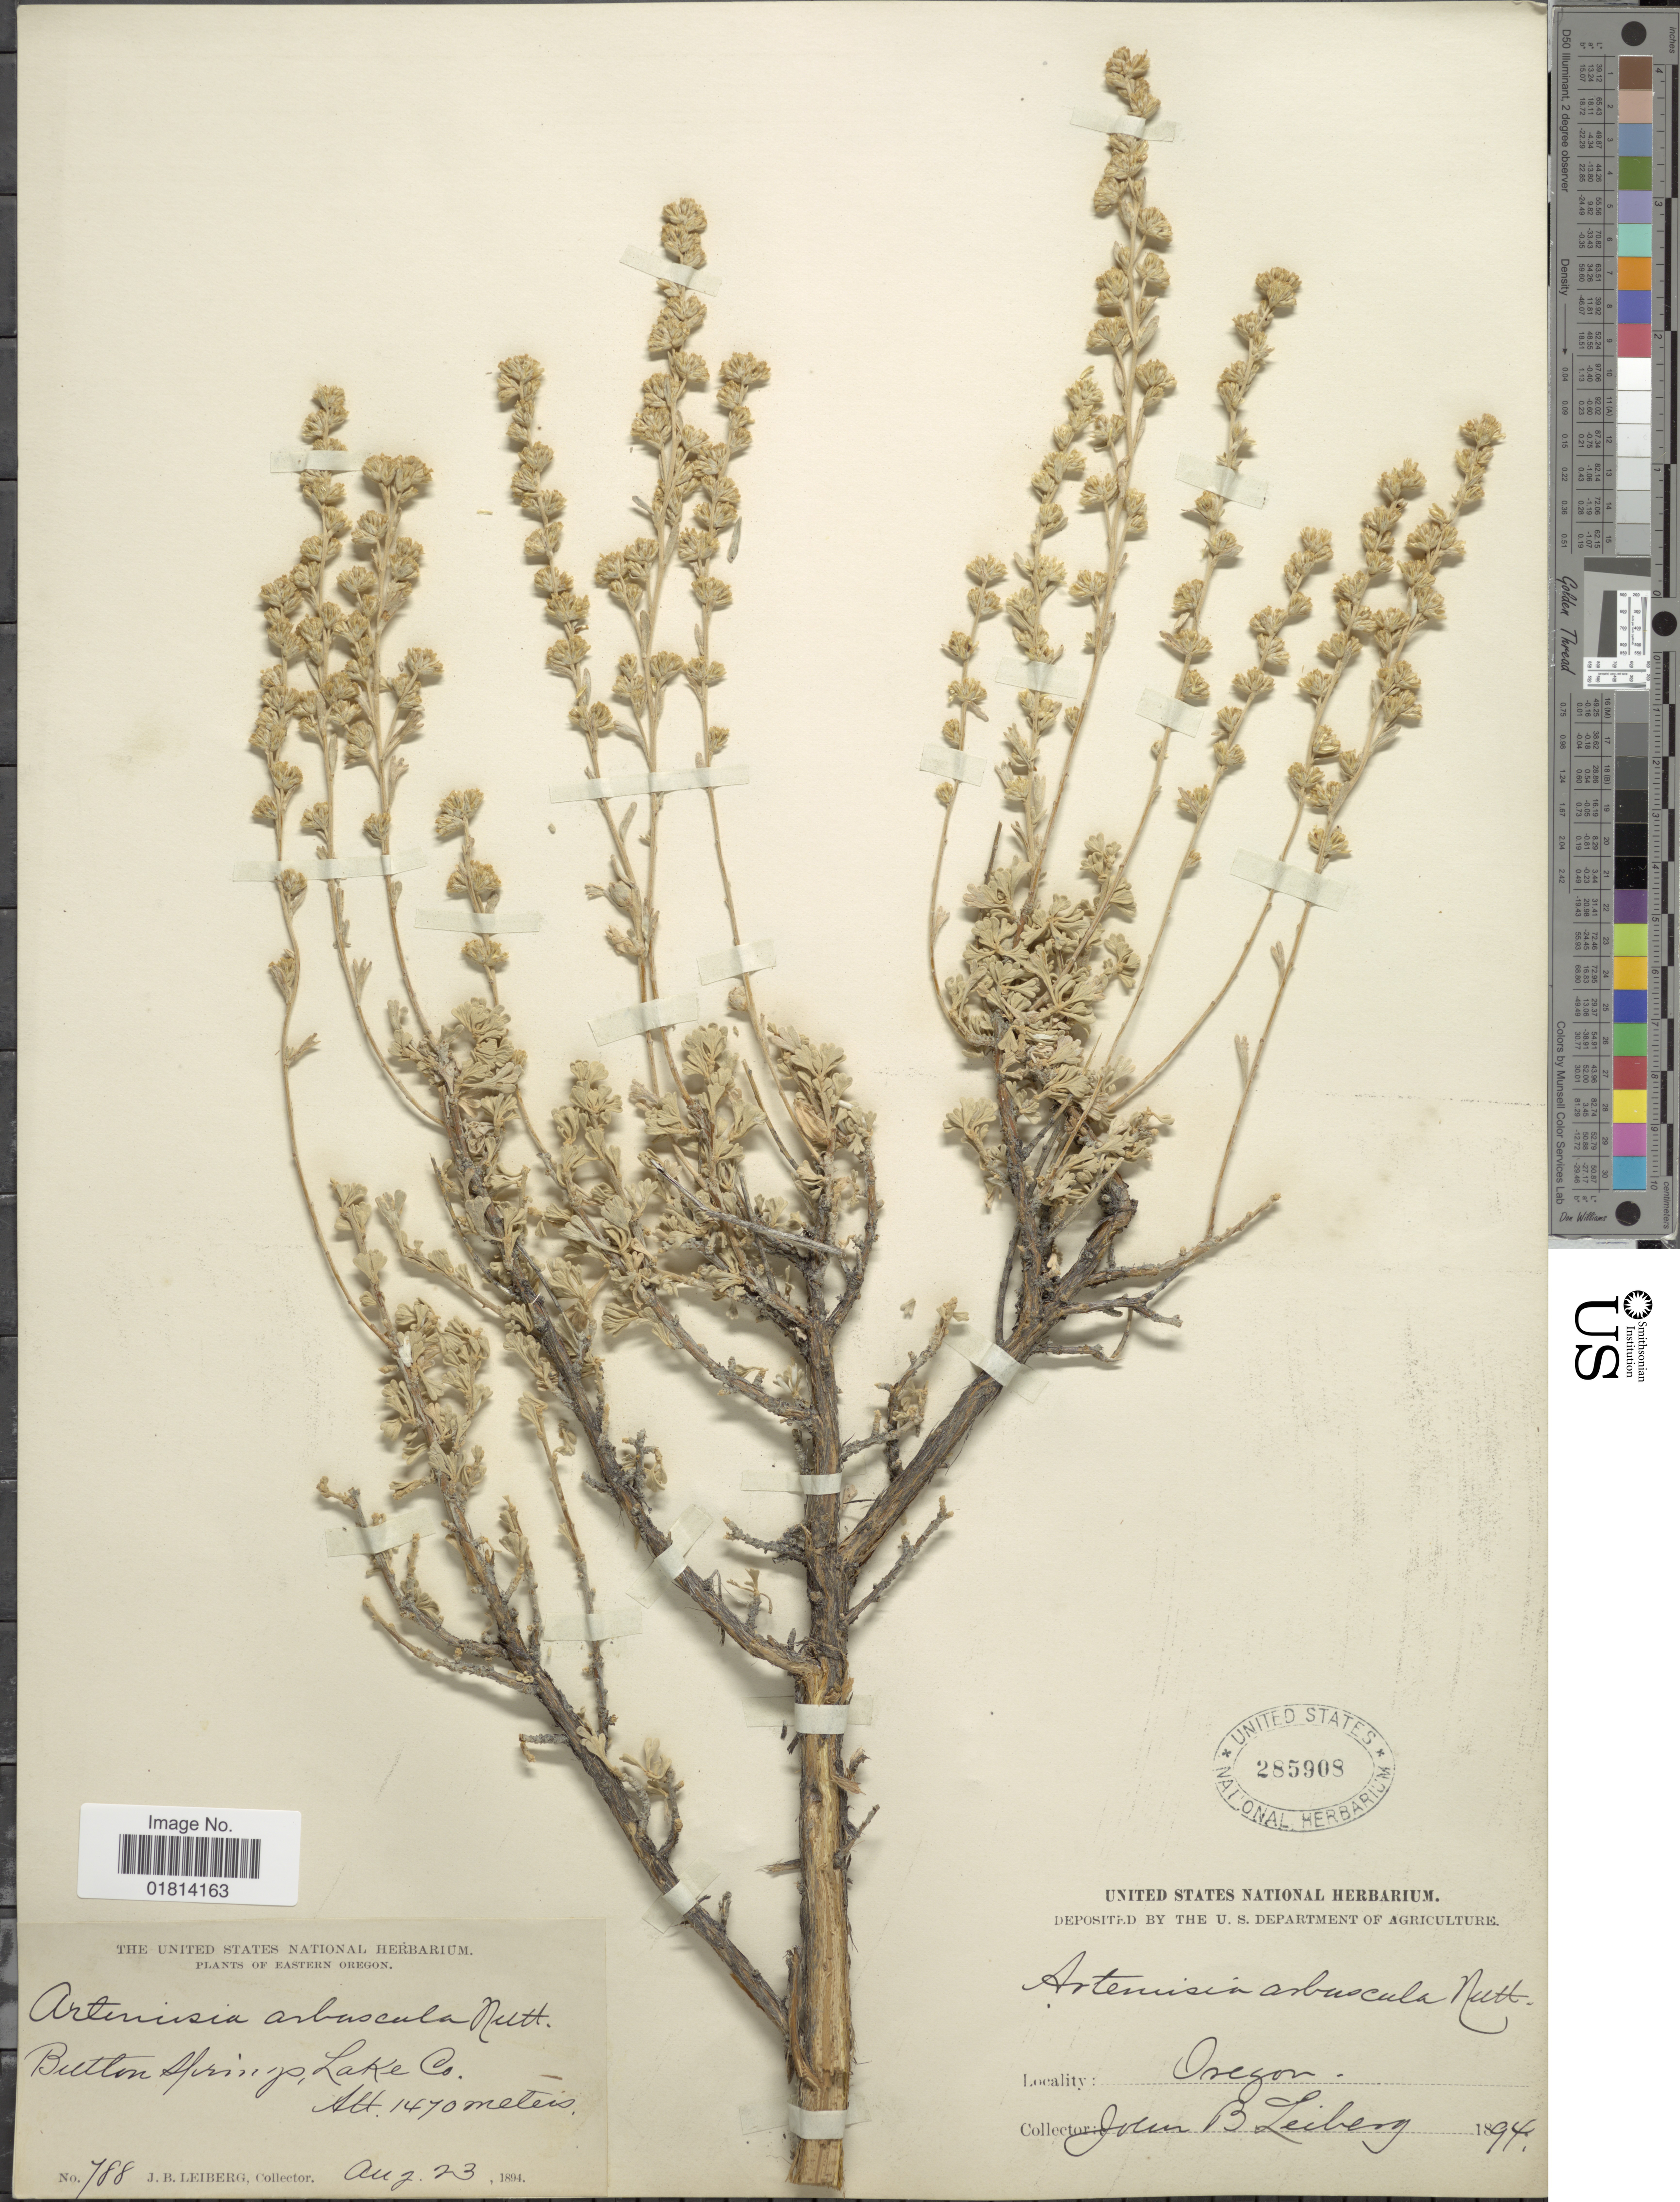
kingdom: Plantae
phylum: Tracheophyta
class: Magnoliopsida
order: Asterales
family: Asteraceae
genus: Artemisia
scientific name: Artemisia arbuscula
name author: Nutt.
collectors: J. B. Leiberg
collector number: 788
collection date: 1894-08-23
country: United States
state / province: Oregon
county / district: Lake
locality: Eastern Oregon. Button Springs, Lake Co.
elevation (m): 1470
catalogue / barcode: US 285908